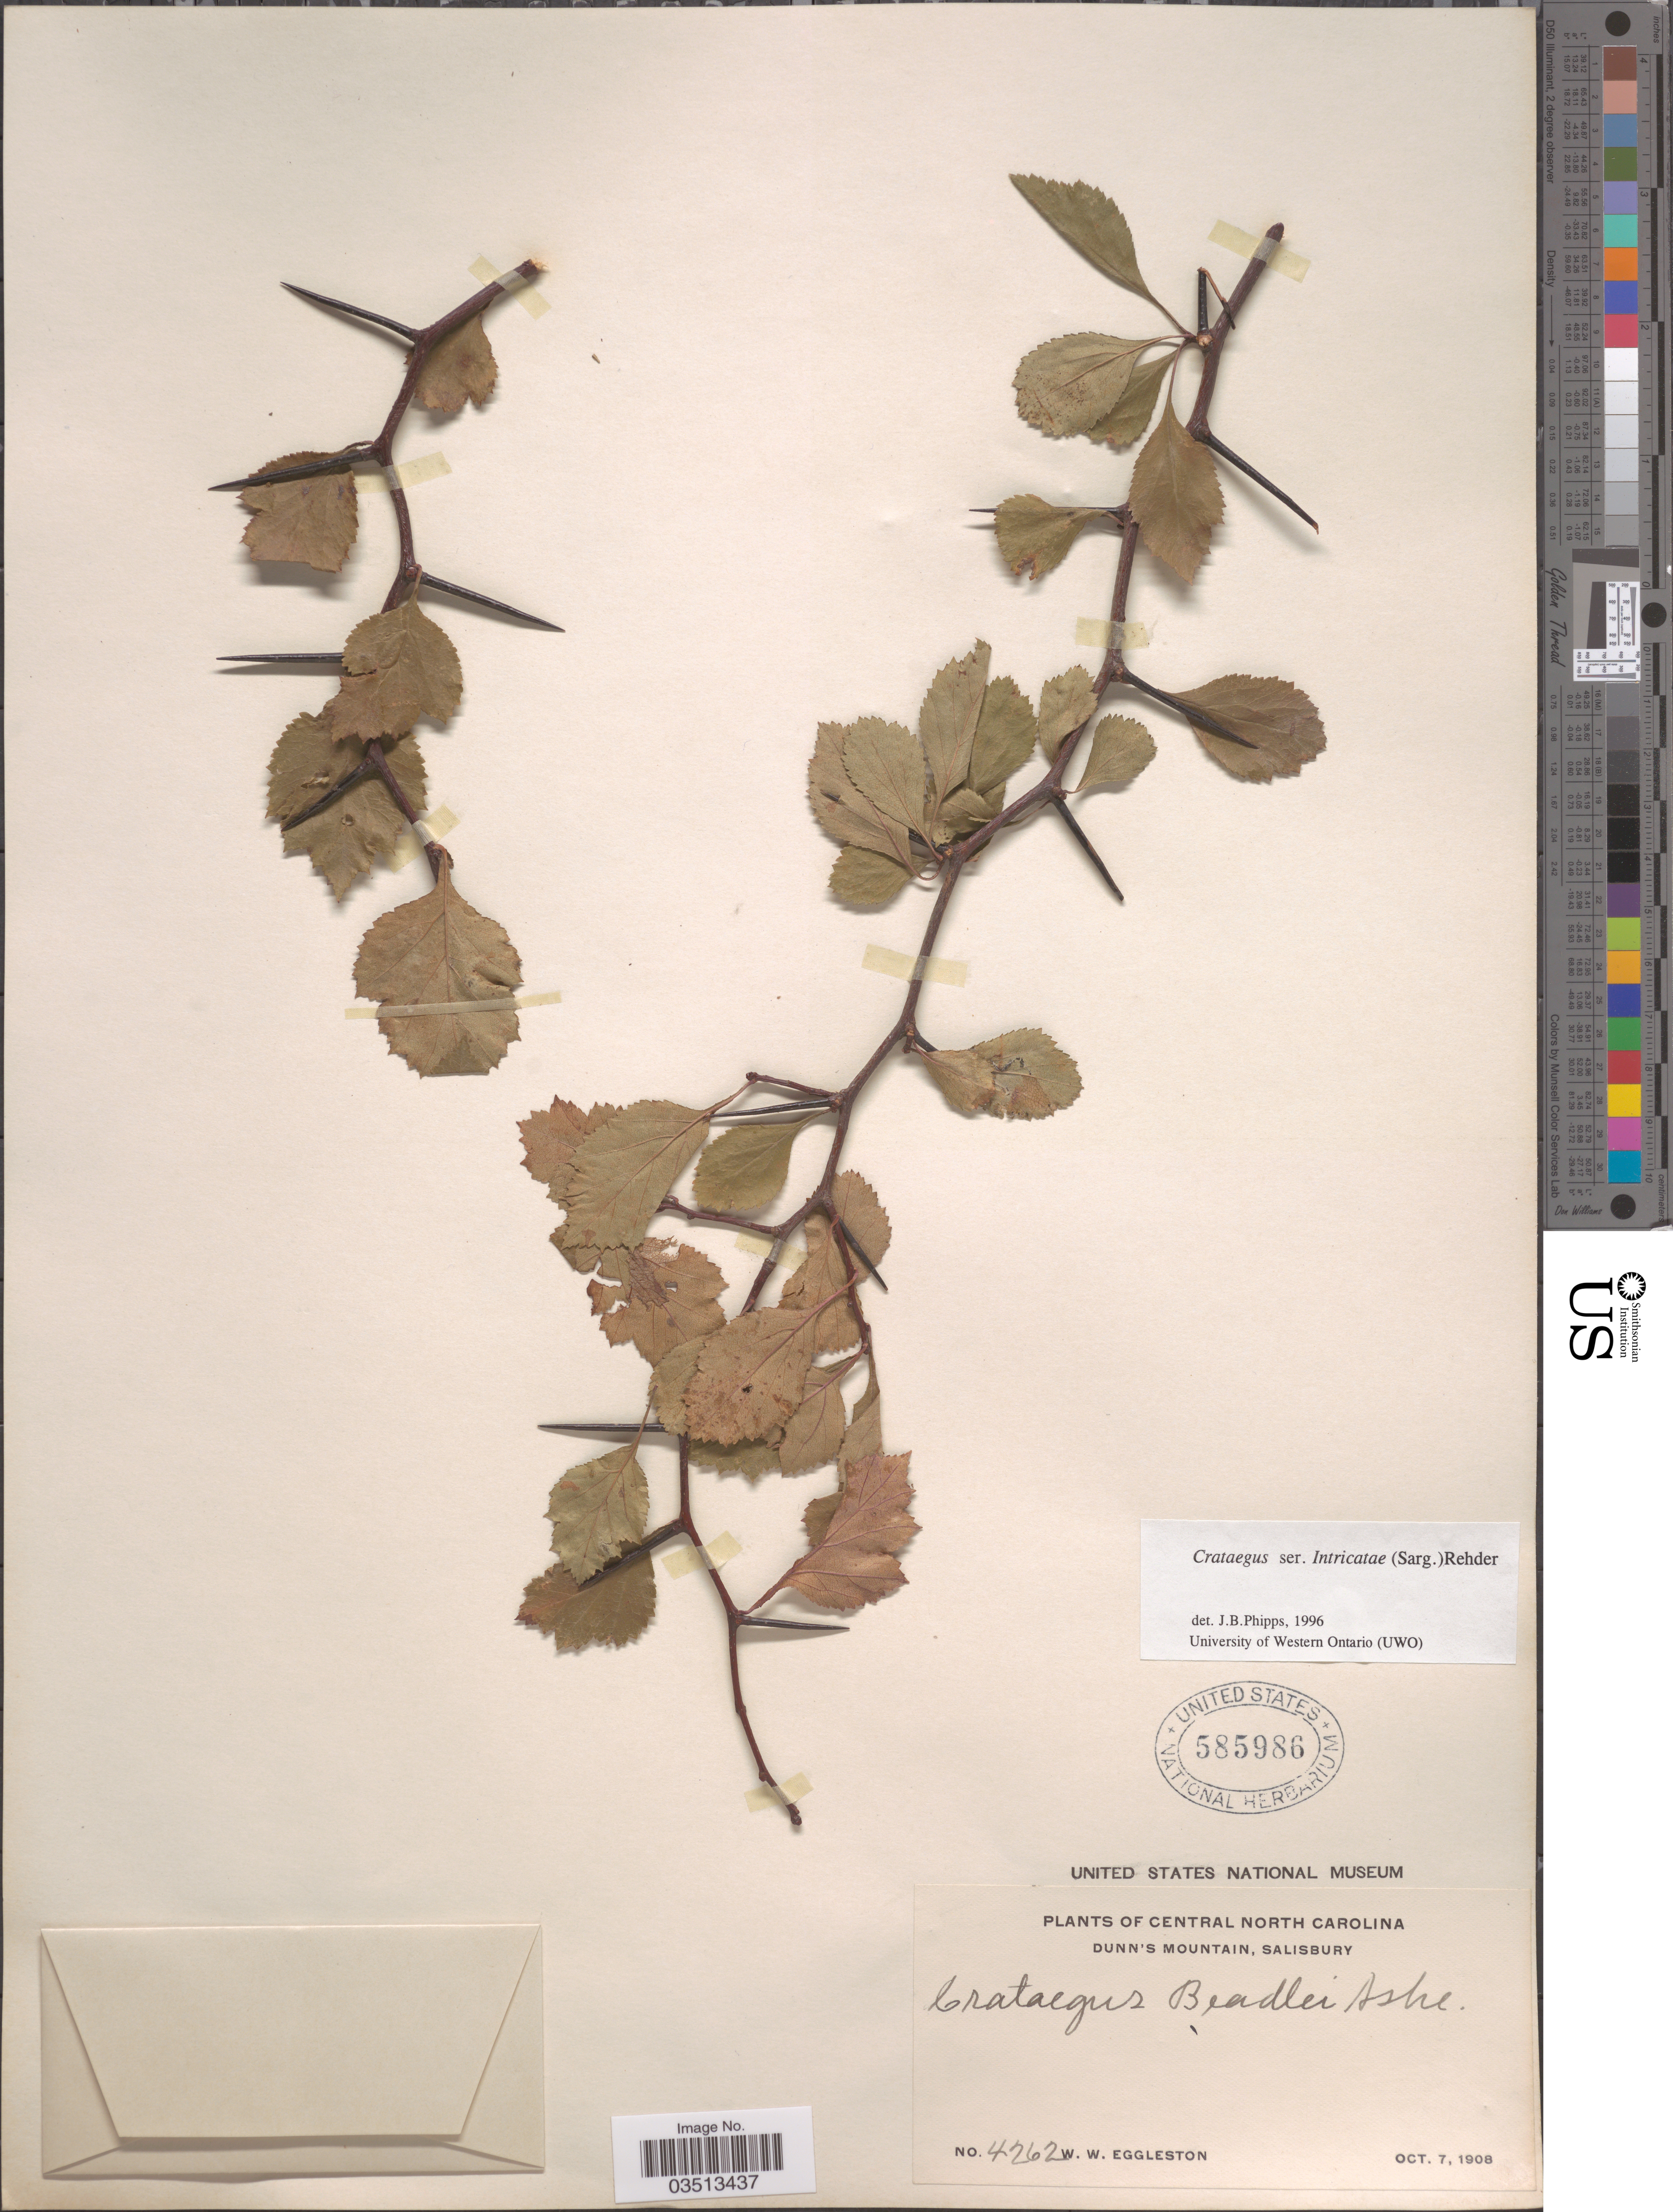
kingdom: Plantae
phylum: Tracheophyta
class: Magnoliopsida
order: Rosales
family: Rosaceae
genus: Crataegus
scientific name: Crataegus beadlei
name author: Ashe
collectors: W. W. Eggleston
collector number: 4262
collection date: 1908-10-07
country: United States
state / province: North Carolina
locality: Central North Carolina. Dunn's Mountain, Salisbury.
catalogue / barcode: US 585986